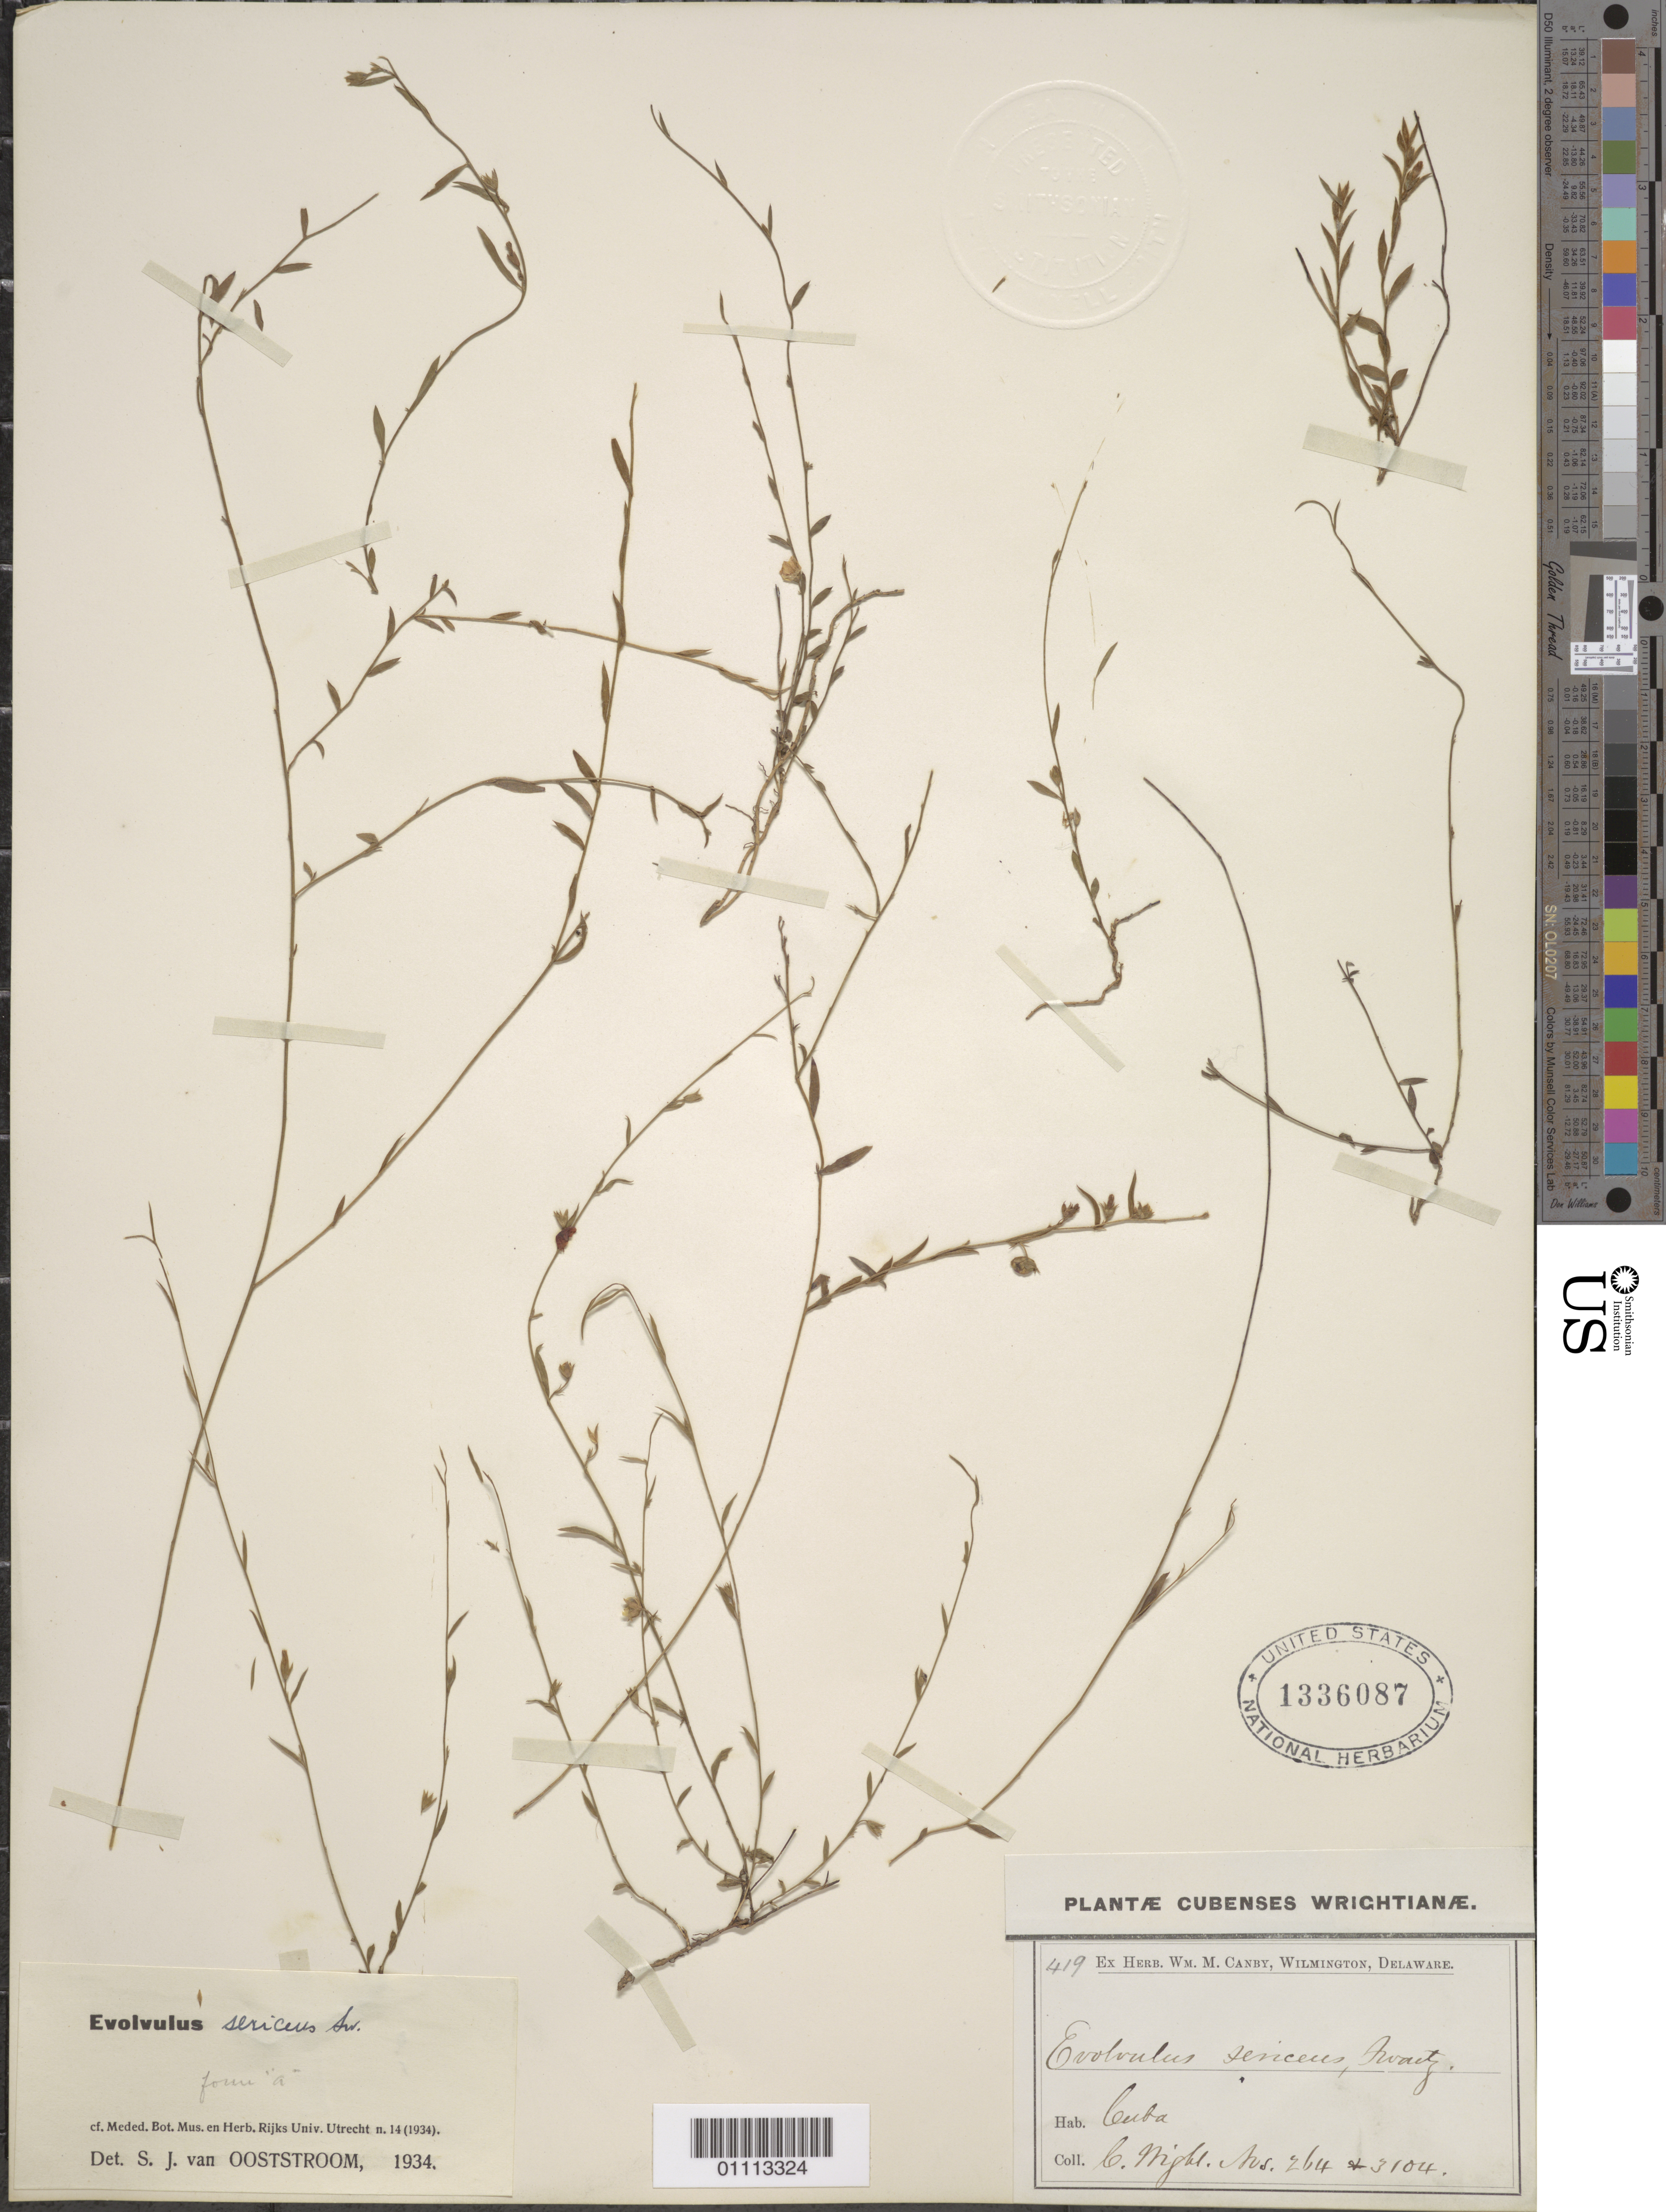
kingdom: Plantae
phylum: Tracheophyta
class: Magnoliopsida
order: Solanales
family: Convolvulaceae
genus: Evolvulus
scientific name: Evolvulus sericeus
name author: Sw.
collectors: C. Wright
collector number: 3104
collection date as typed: Aug 1864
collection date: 1864-08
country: Cuba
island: Cuba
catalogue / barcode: US 1336087